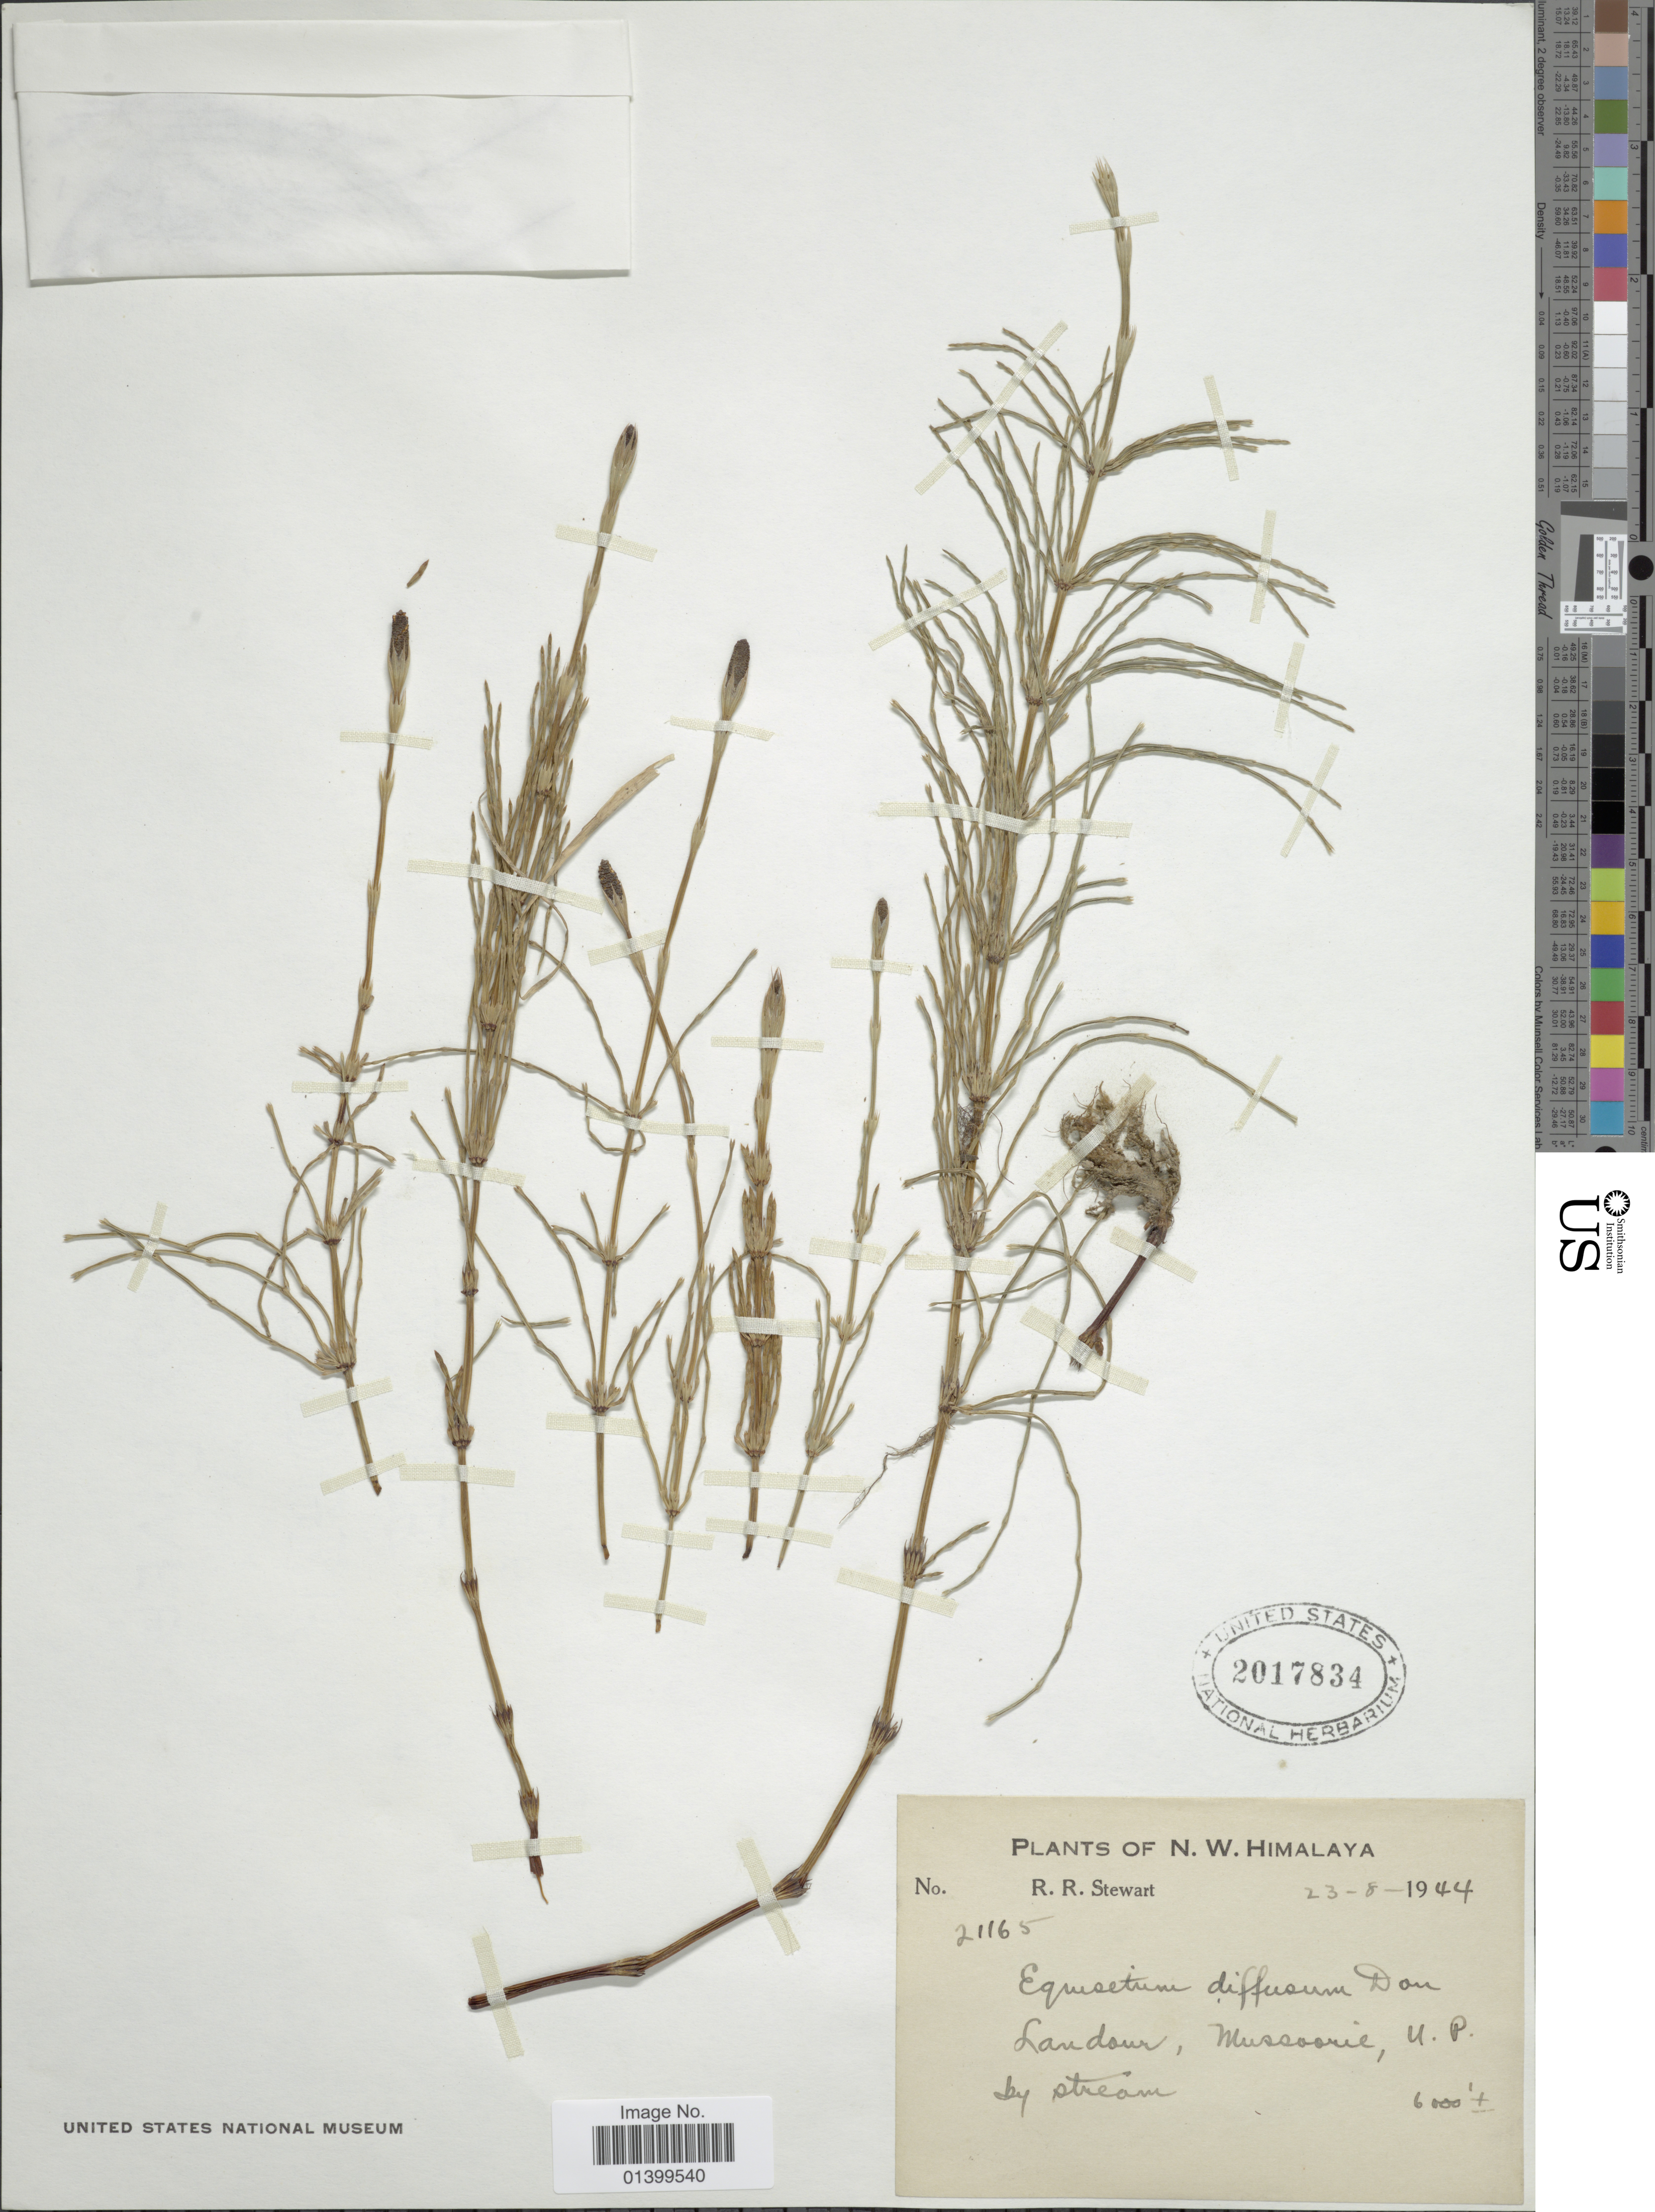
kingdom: Plantae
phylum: Tracheophyta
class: Polypodiopsida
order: Equisetales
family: Equisetaceae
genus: Equisetum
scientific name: Equisetum diffusum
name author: D. Don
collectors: R. R. Stewart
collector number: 21165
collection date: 1944-08-23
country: India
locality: Plants of N.W. Himalaya. Landour, Mussoorie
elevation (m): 1829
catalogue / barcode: US 2017834